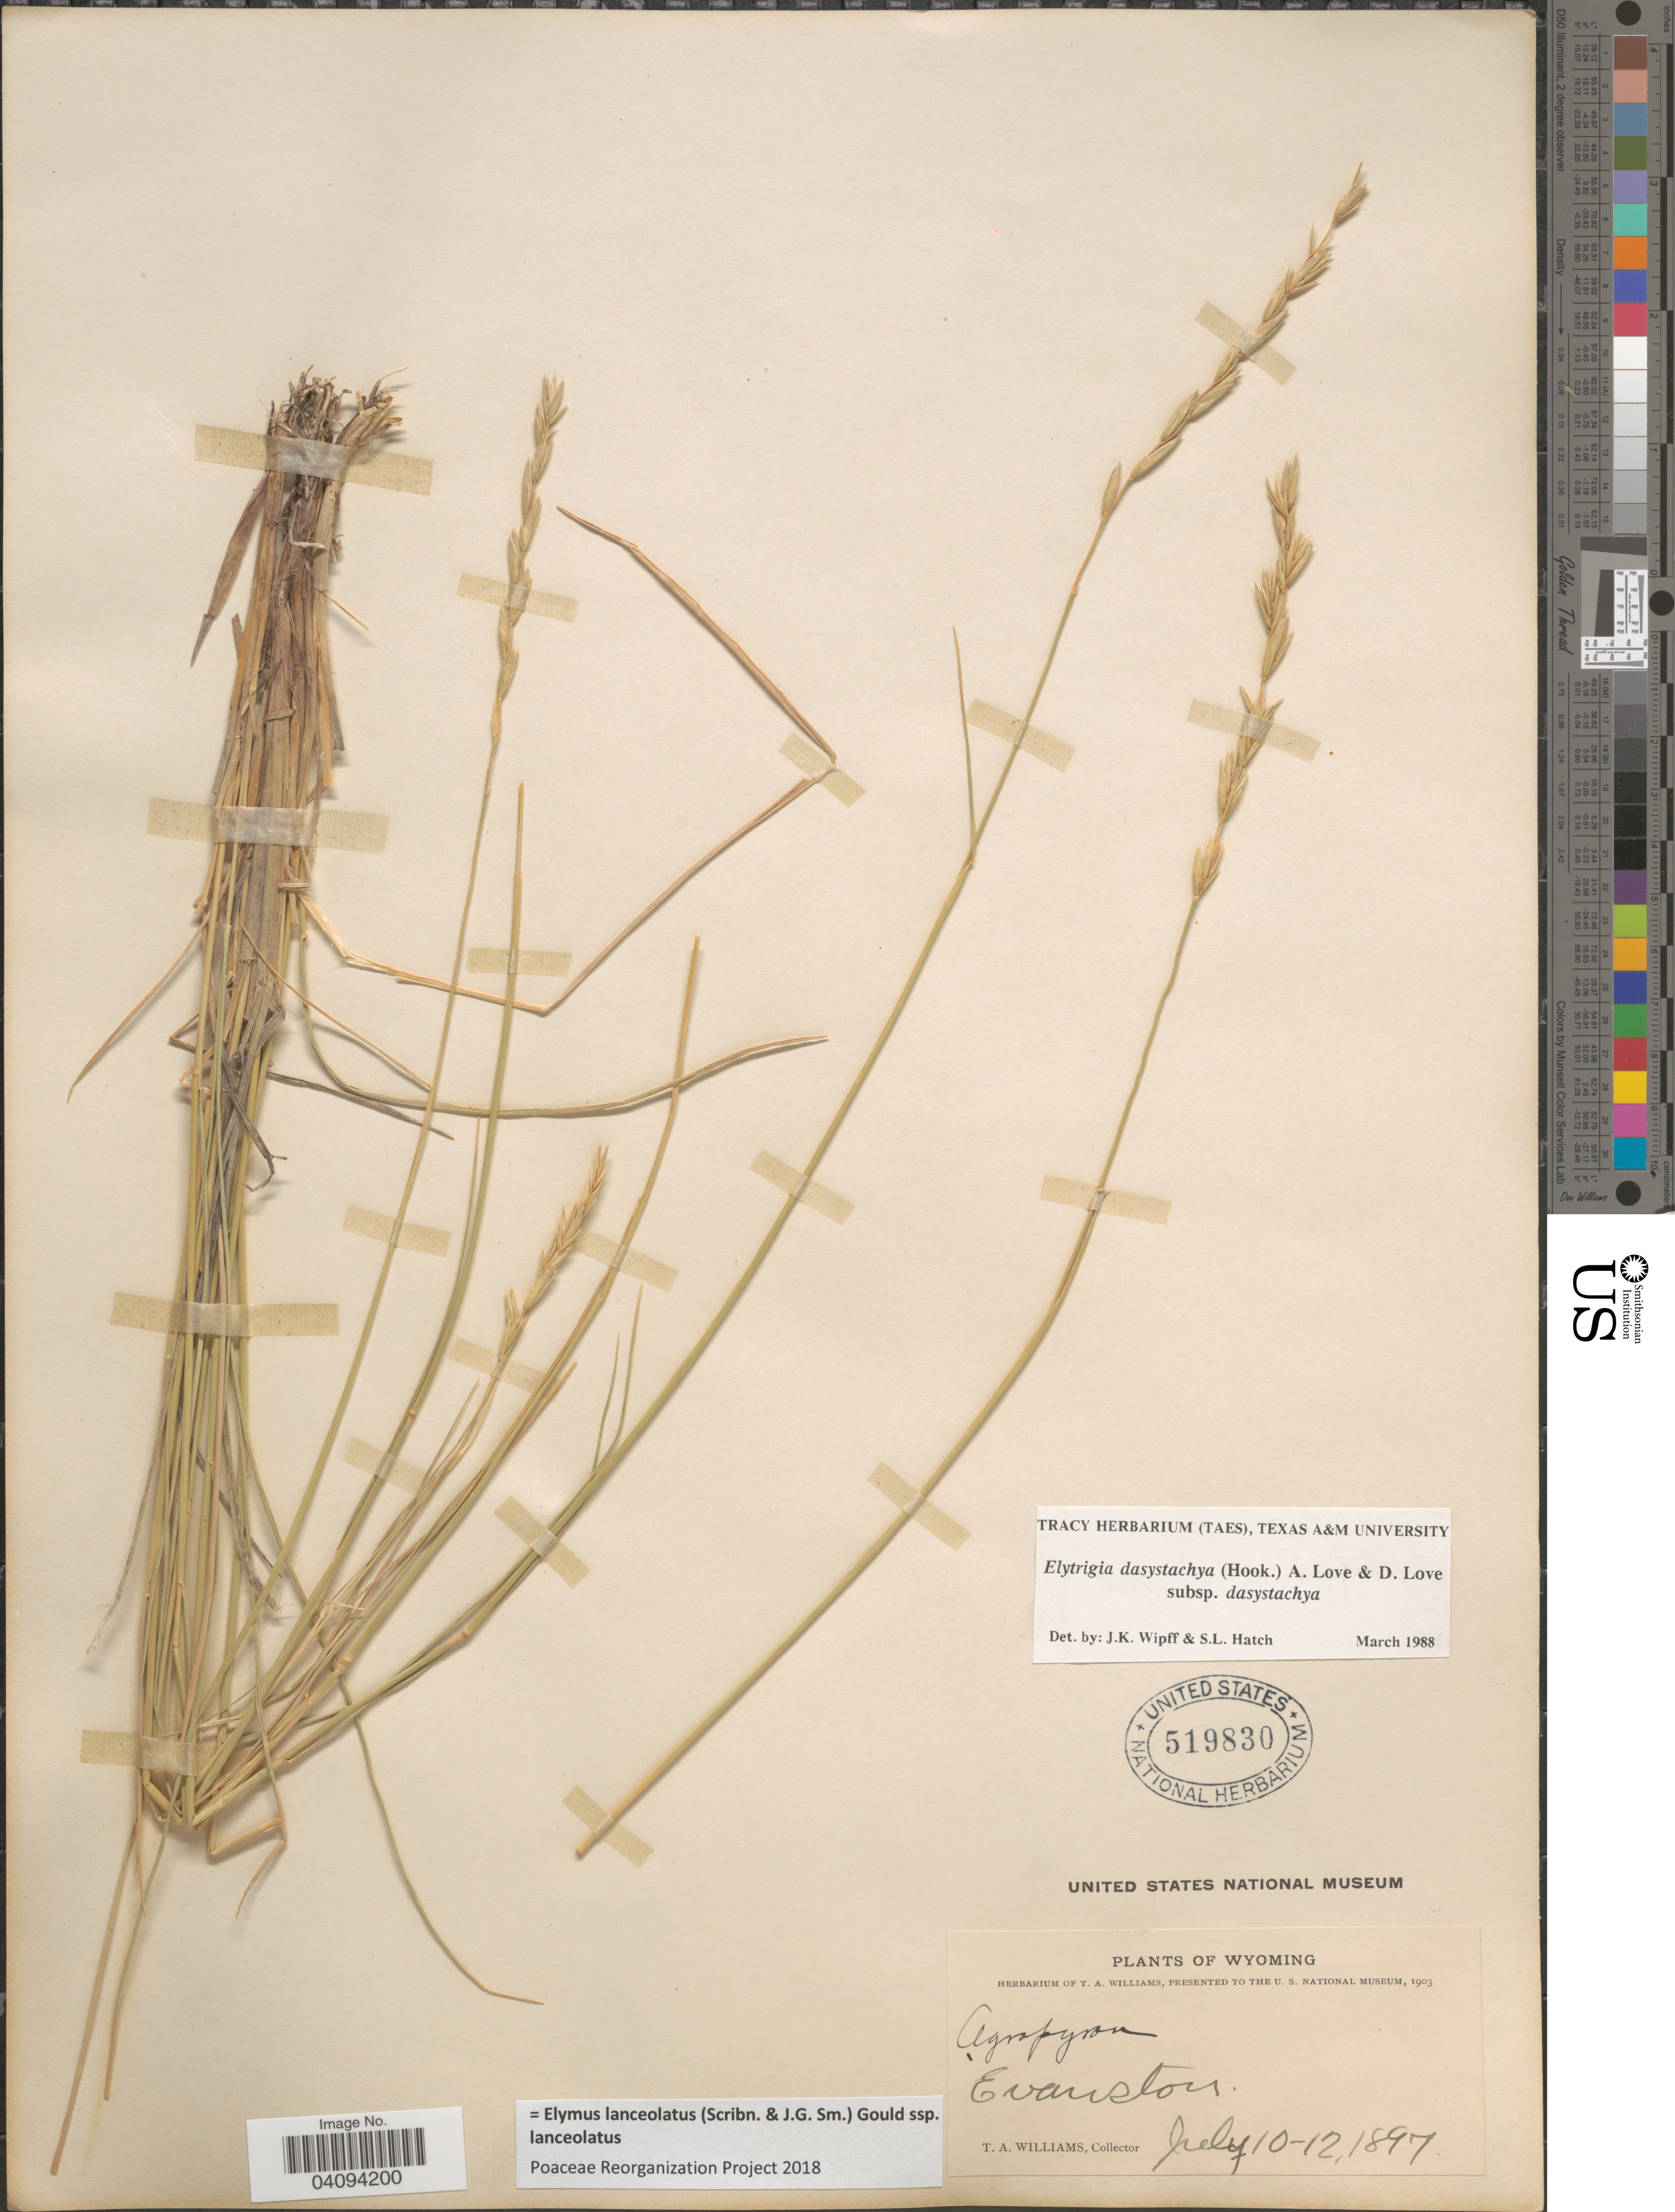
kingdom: Plantae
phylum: Tracheophyta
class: Liliopsida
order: Poales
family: Poaceae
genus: Elymus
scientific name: Elymus lanceolatus subsp. lanceolatus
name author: (Scribn. & J.G. Sm.) Gould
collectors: T. Williams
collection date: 1897-07-10/1897-07-12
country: United States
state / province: Wyoming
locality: Evanston.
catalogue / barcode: US 519830